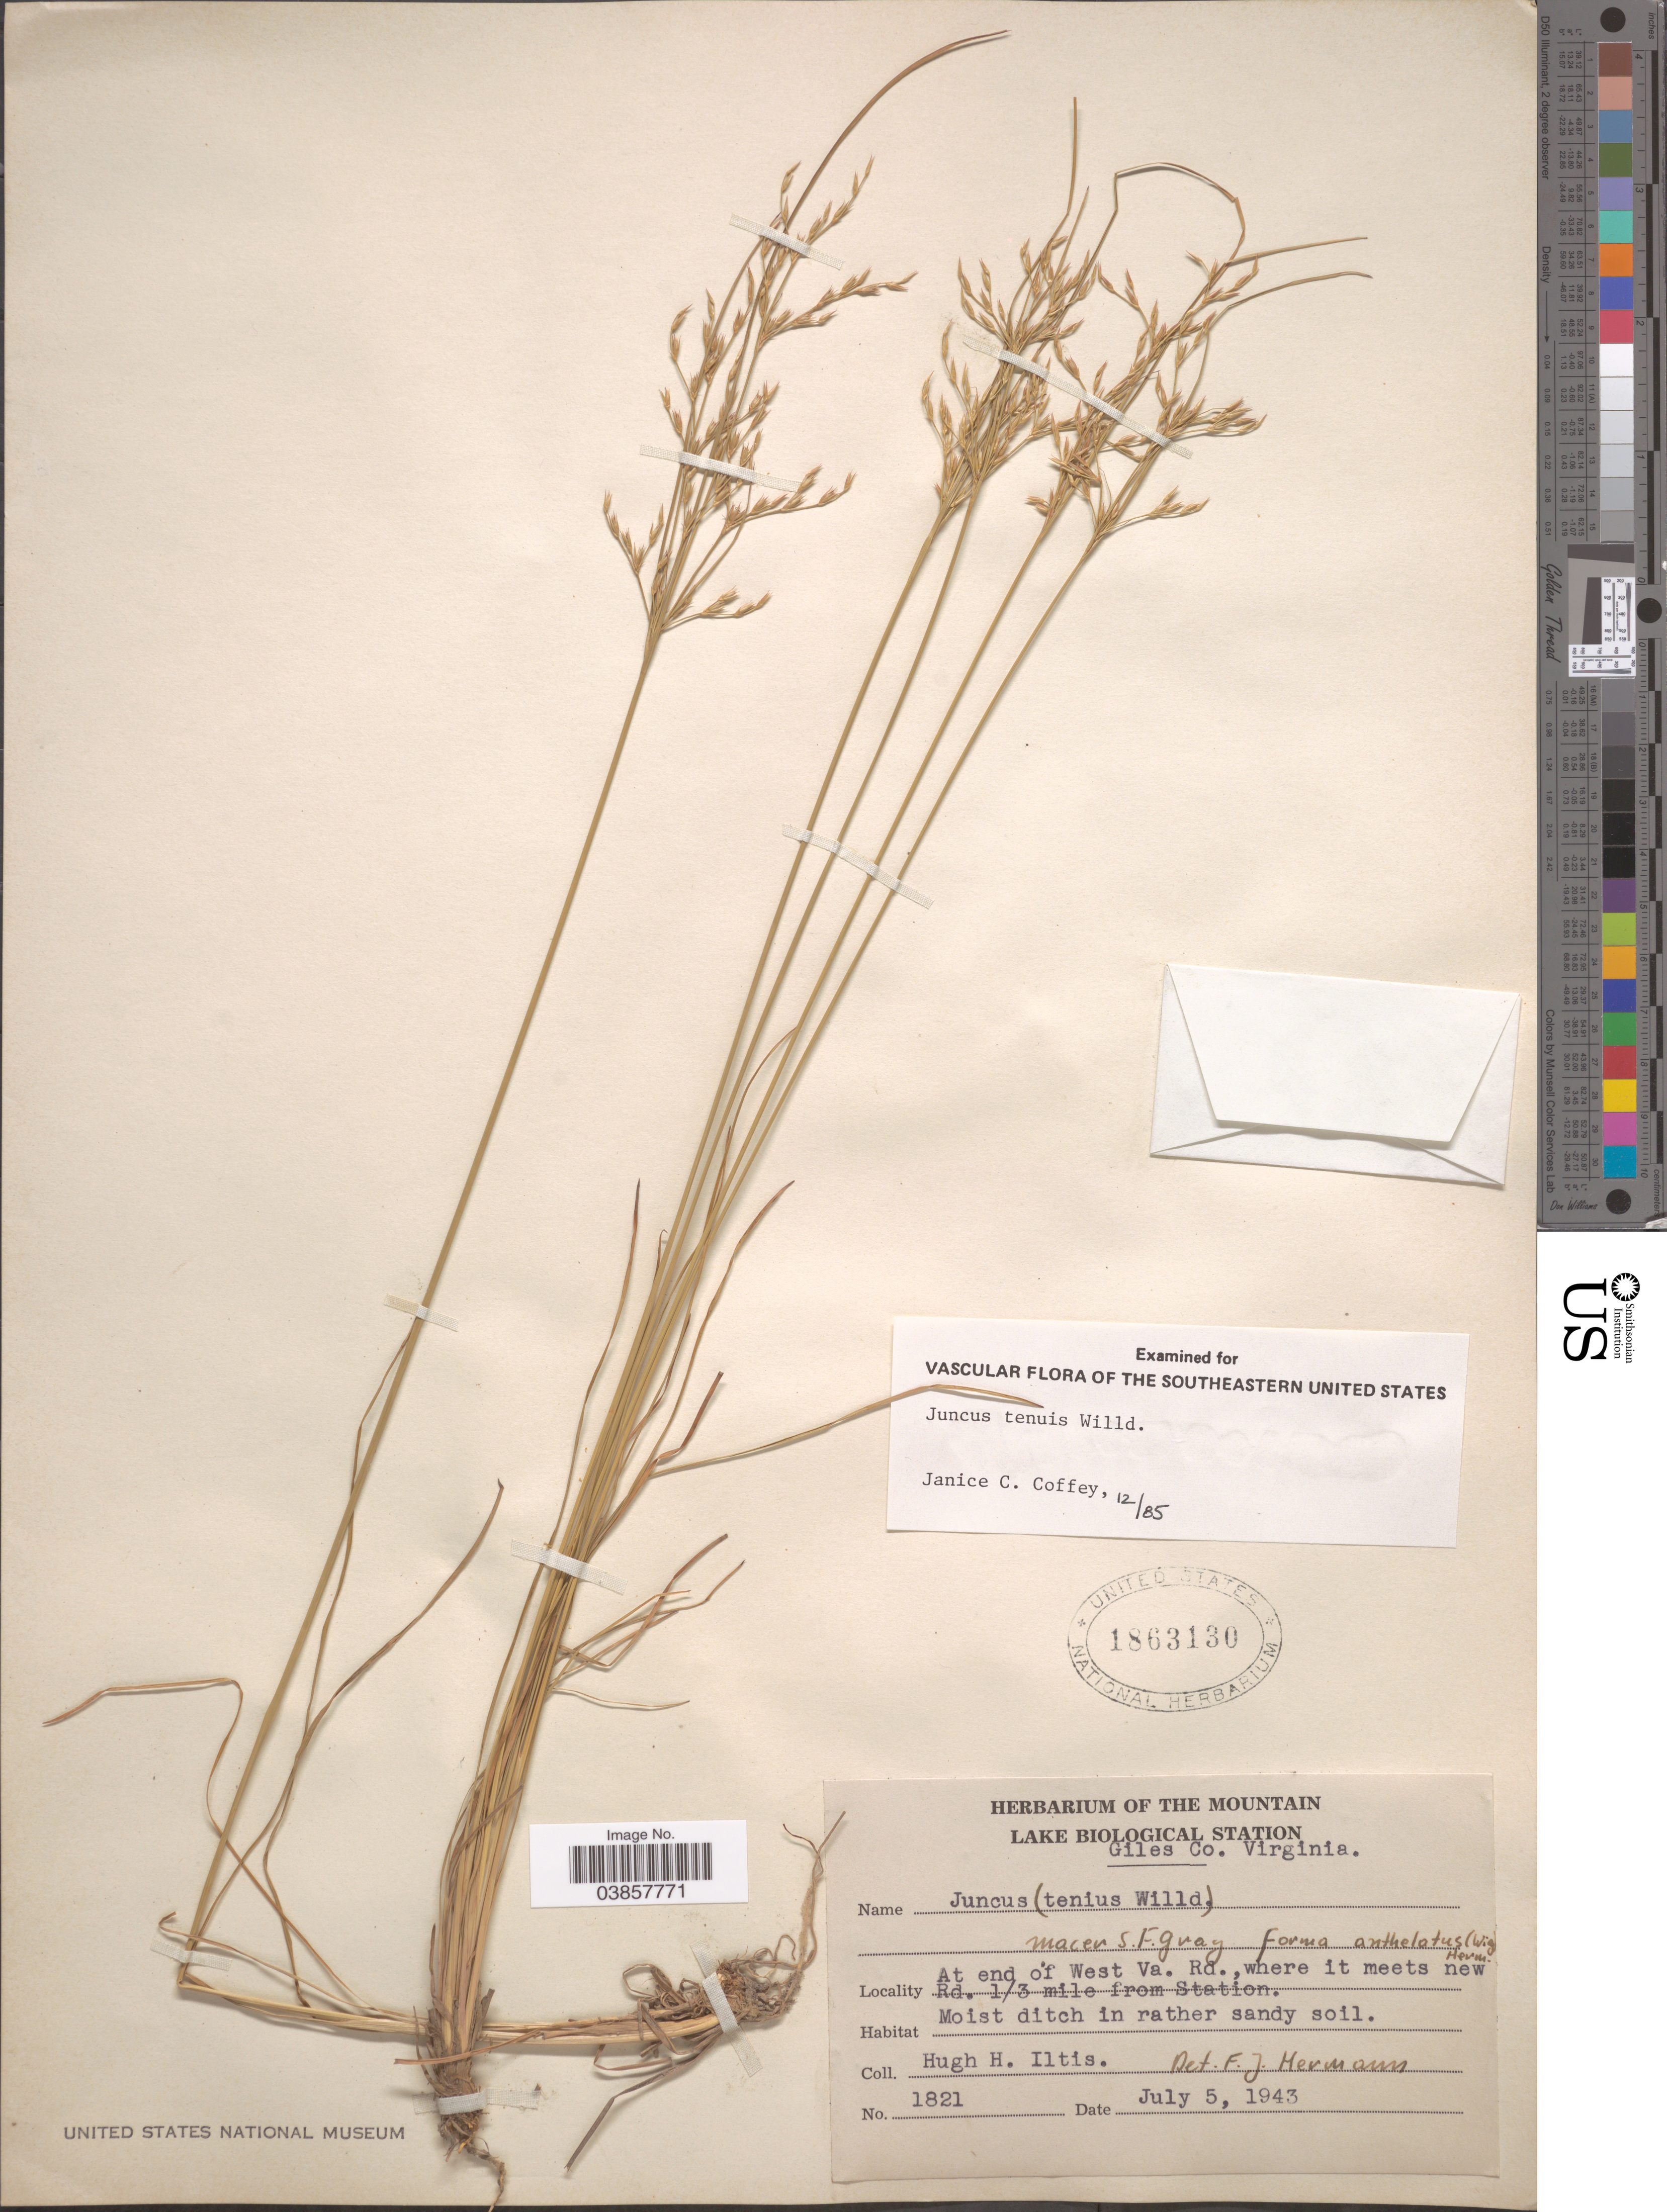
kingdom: Plantae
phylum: Tracheophyta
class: Liliopsida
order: Poales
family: Juncaceae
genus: Juncus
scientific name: Juncus tenuis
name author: Willd.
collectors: H. H. Iltis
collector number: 1821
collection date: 1943-07-05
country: United States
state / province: Virginia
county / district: Giles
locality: At end of West Va. Rd., where it meets new Rd. ⅓ mile from Station.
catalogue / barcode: US 1863130